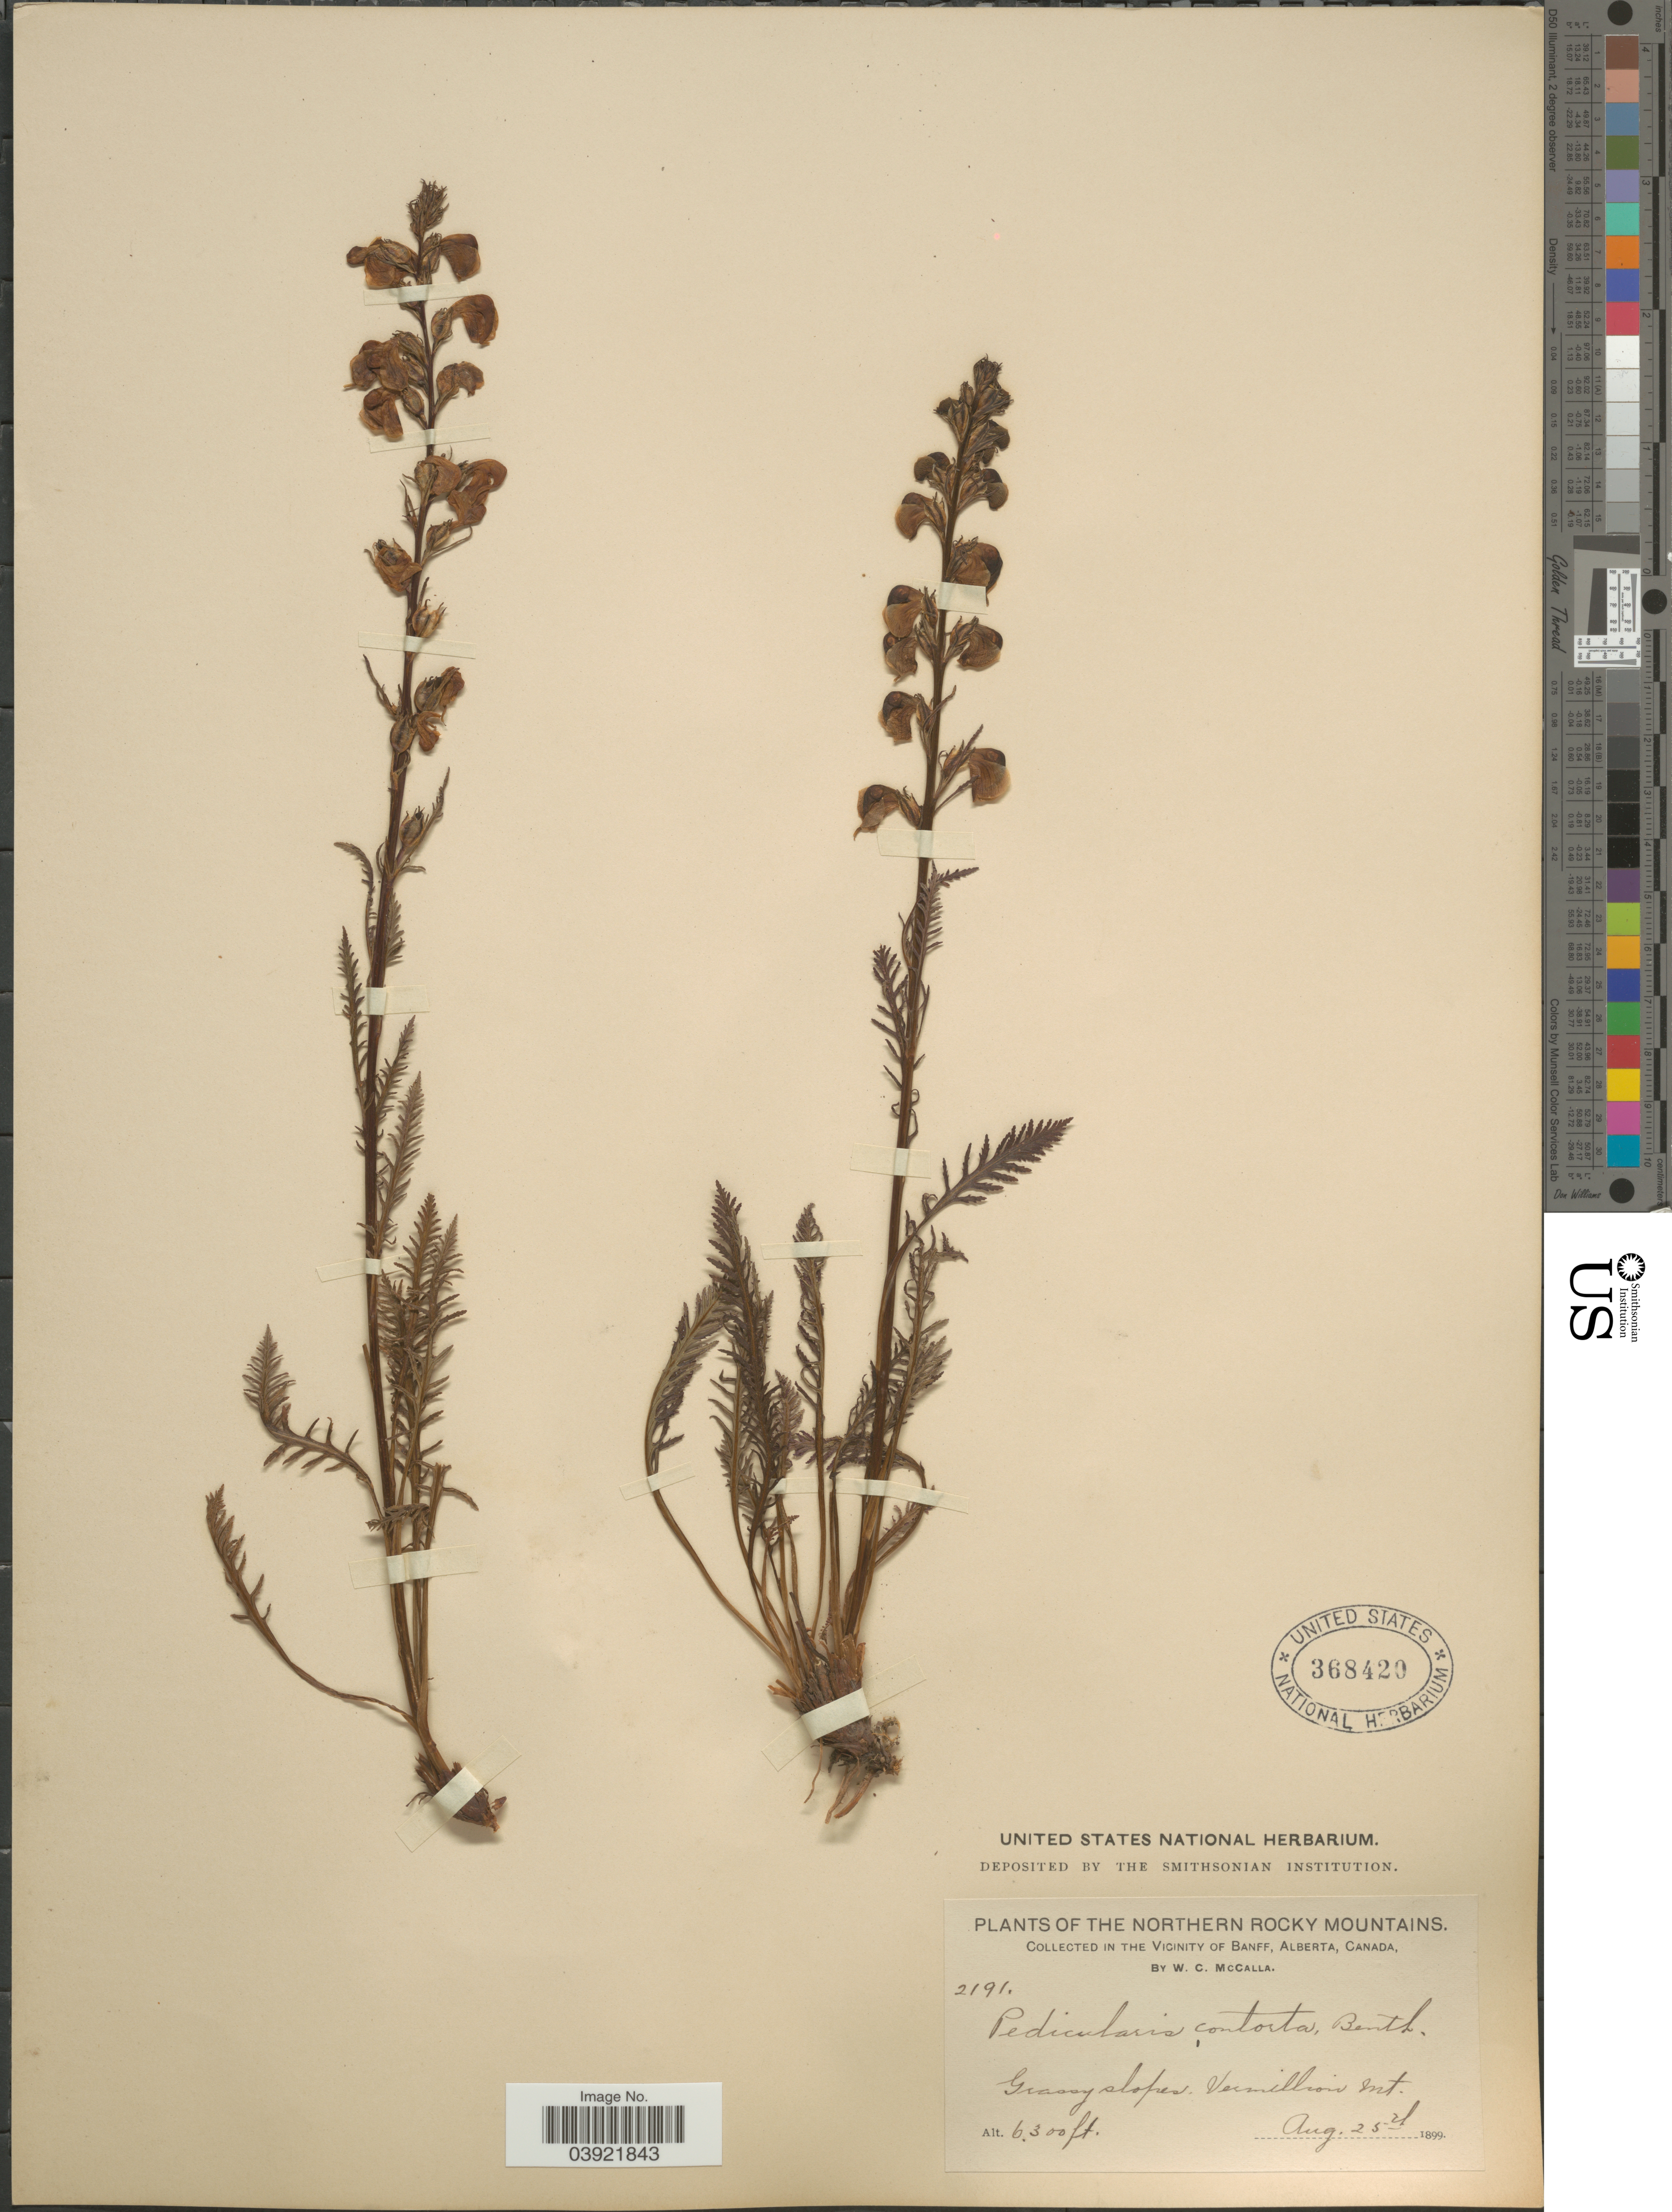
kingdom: Plantae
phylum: Tracheophyta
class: Magnoliopsida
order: Lamiales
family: Orobanchaceae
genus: Pedicularis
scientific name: Pedicularis contorta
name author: Benth.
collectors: W. McCalla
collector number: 2191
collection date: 1899-08-25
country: Canada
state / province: Alberta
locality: The Northern Rocky Mountain. In the Vicinity of Banff. Vermillion Mt.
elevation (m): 1920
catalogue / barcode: US 368420